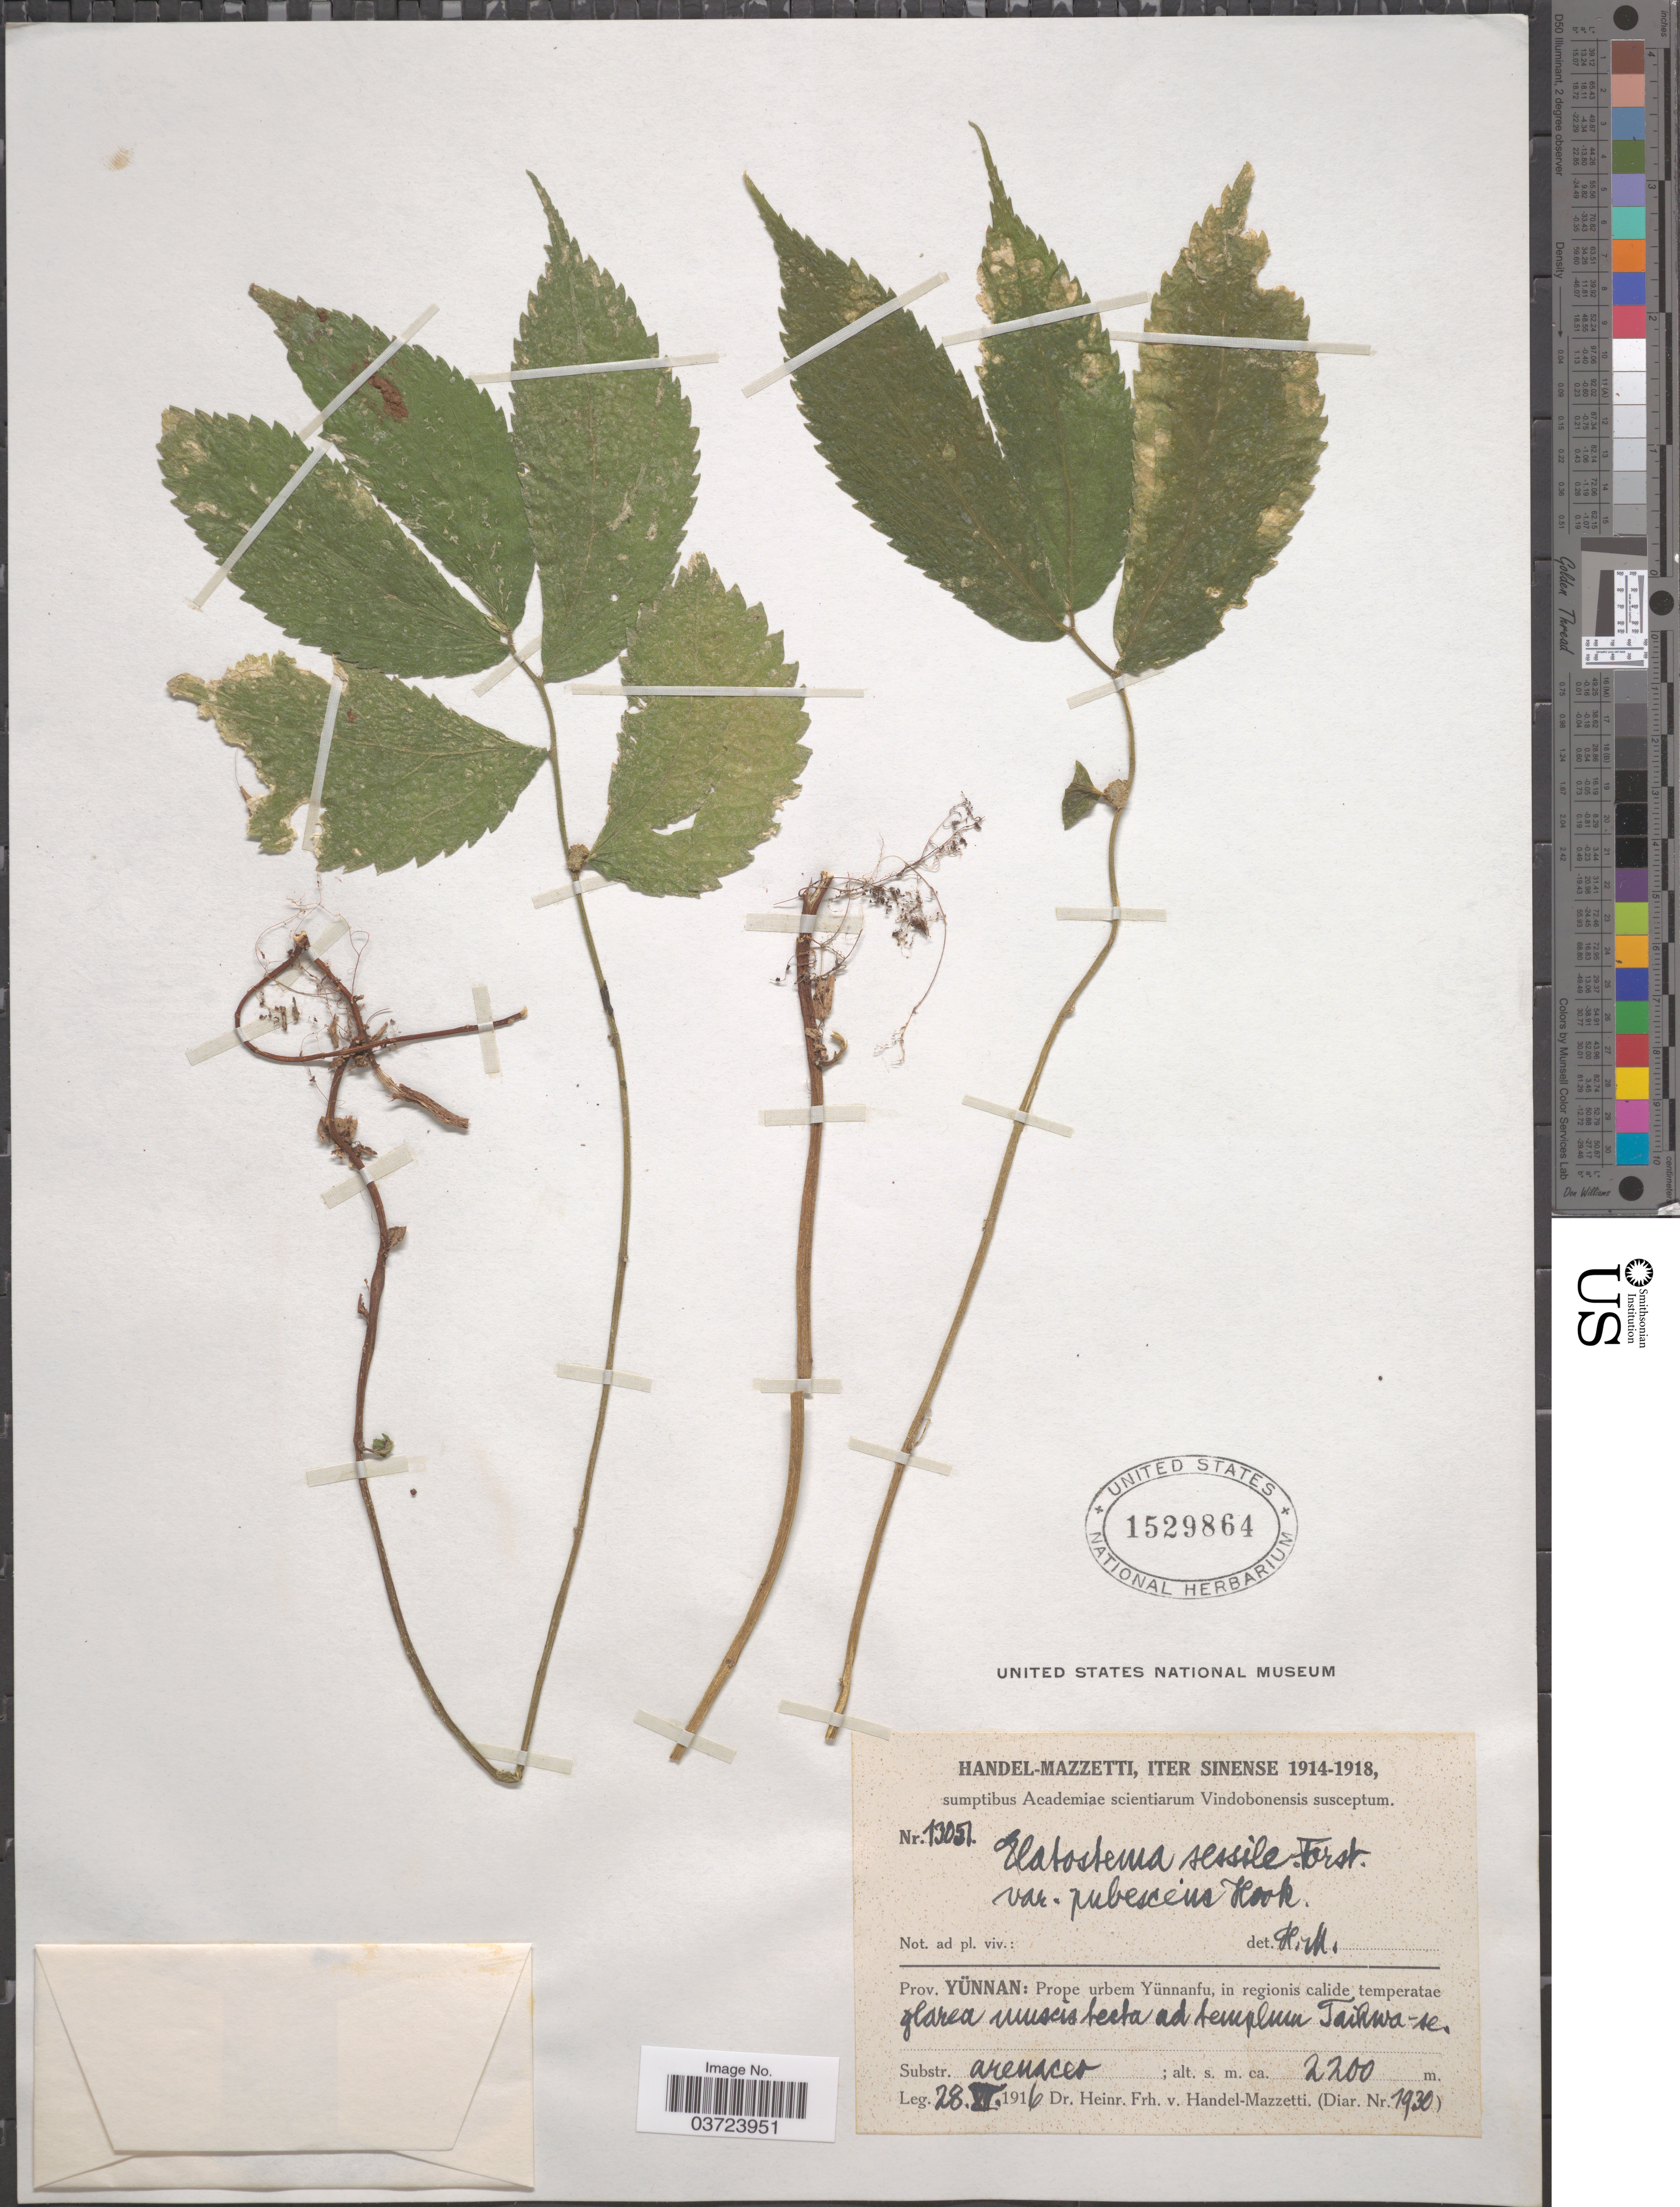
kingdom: Plantae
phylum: Tracheophyta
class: Magnoliopsida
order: Rosales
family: Urticaceae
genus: Elatostema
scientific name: Elatostema sessile var. pubescens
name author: Hook. f.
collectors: H. Handel-Mazzetti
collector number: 16051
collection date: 1916-12-28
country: China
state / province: Yunnan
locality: Prope urbem Yünnanfu, in regionis calide temperatae. Glarea nuiseis tecta ad templum Taihwa-se. [interpreted] Substr. Arenacco [interpreted].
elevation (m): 2200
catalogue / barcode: US 1529864